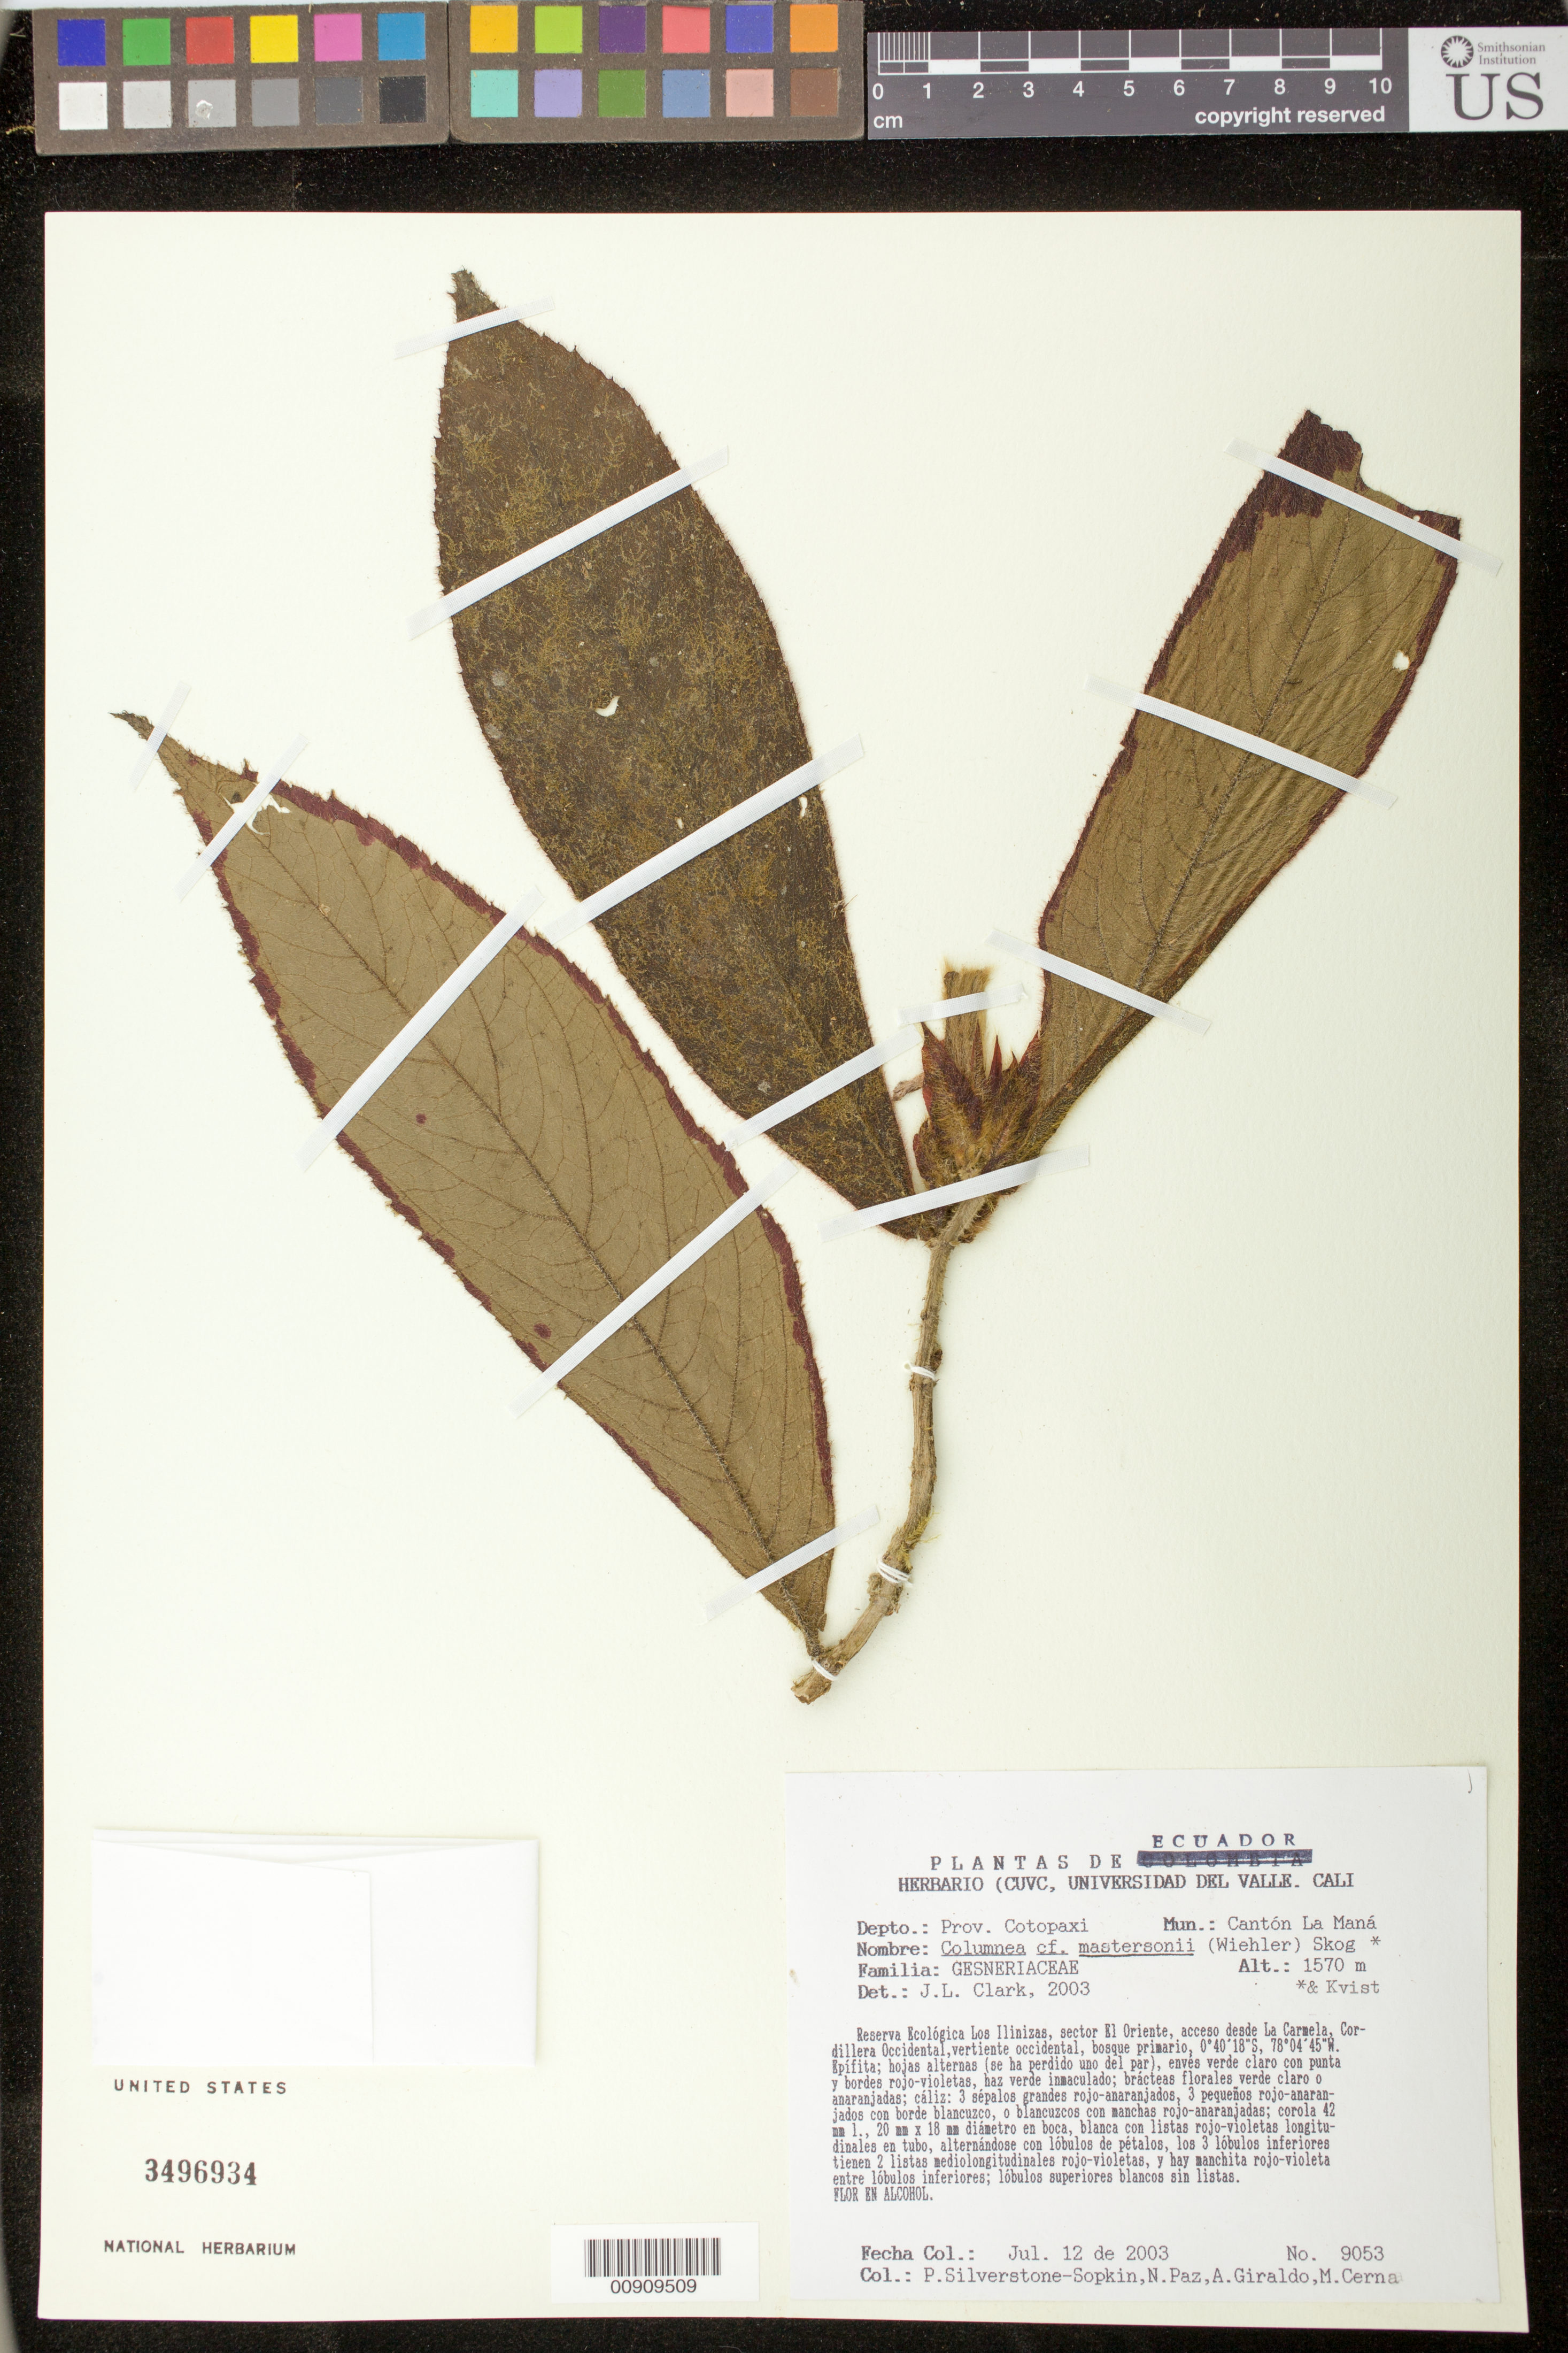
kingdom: Plantae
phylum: Tracheophyta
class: Magnoliopsida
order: Lamiales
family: Gesneriaceae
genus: Columnea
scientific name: Columnea asteroloma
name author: (Wiehler) L.E. Skog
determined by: Skog, Laurence E.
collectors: P. A. Silverstone-Sopkin, N. Paz, A. Giraldo & M. Cerna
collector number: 9053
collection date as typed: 12 Jul 2003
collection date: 2003-07-12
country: Ecuador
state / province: Cotopaxi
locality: Cantón La Maná. Reserva Ecológica Los Ilinizas, sector El Oriente, acceso desde La Carmela, Cordillera Occidental, vertiente occidental.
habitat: Bosque primario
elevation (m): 1570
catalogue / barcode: US 3496934